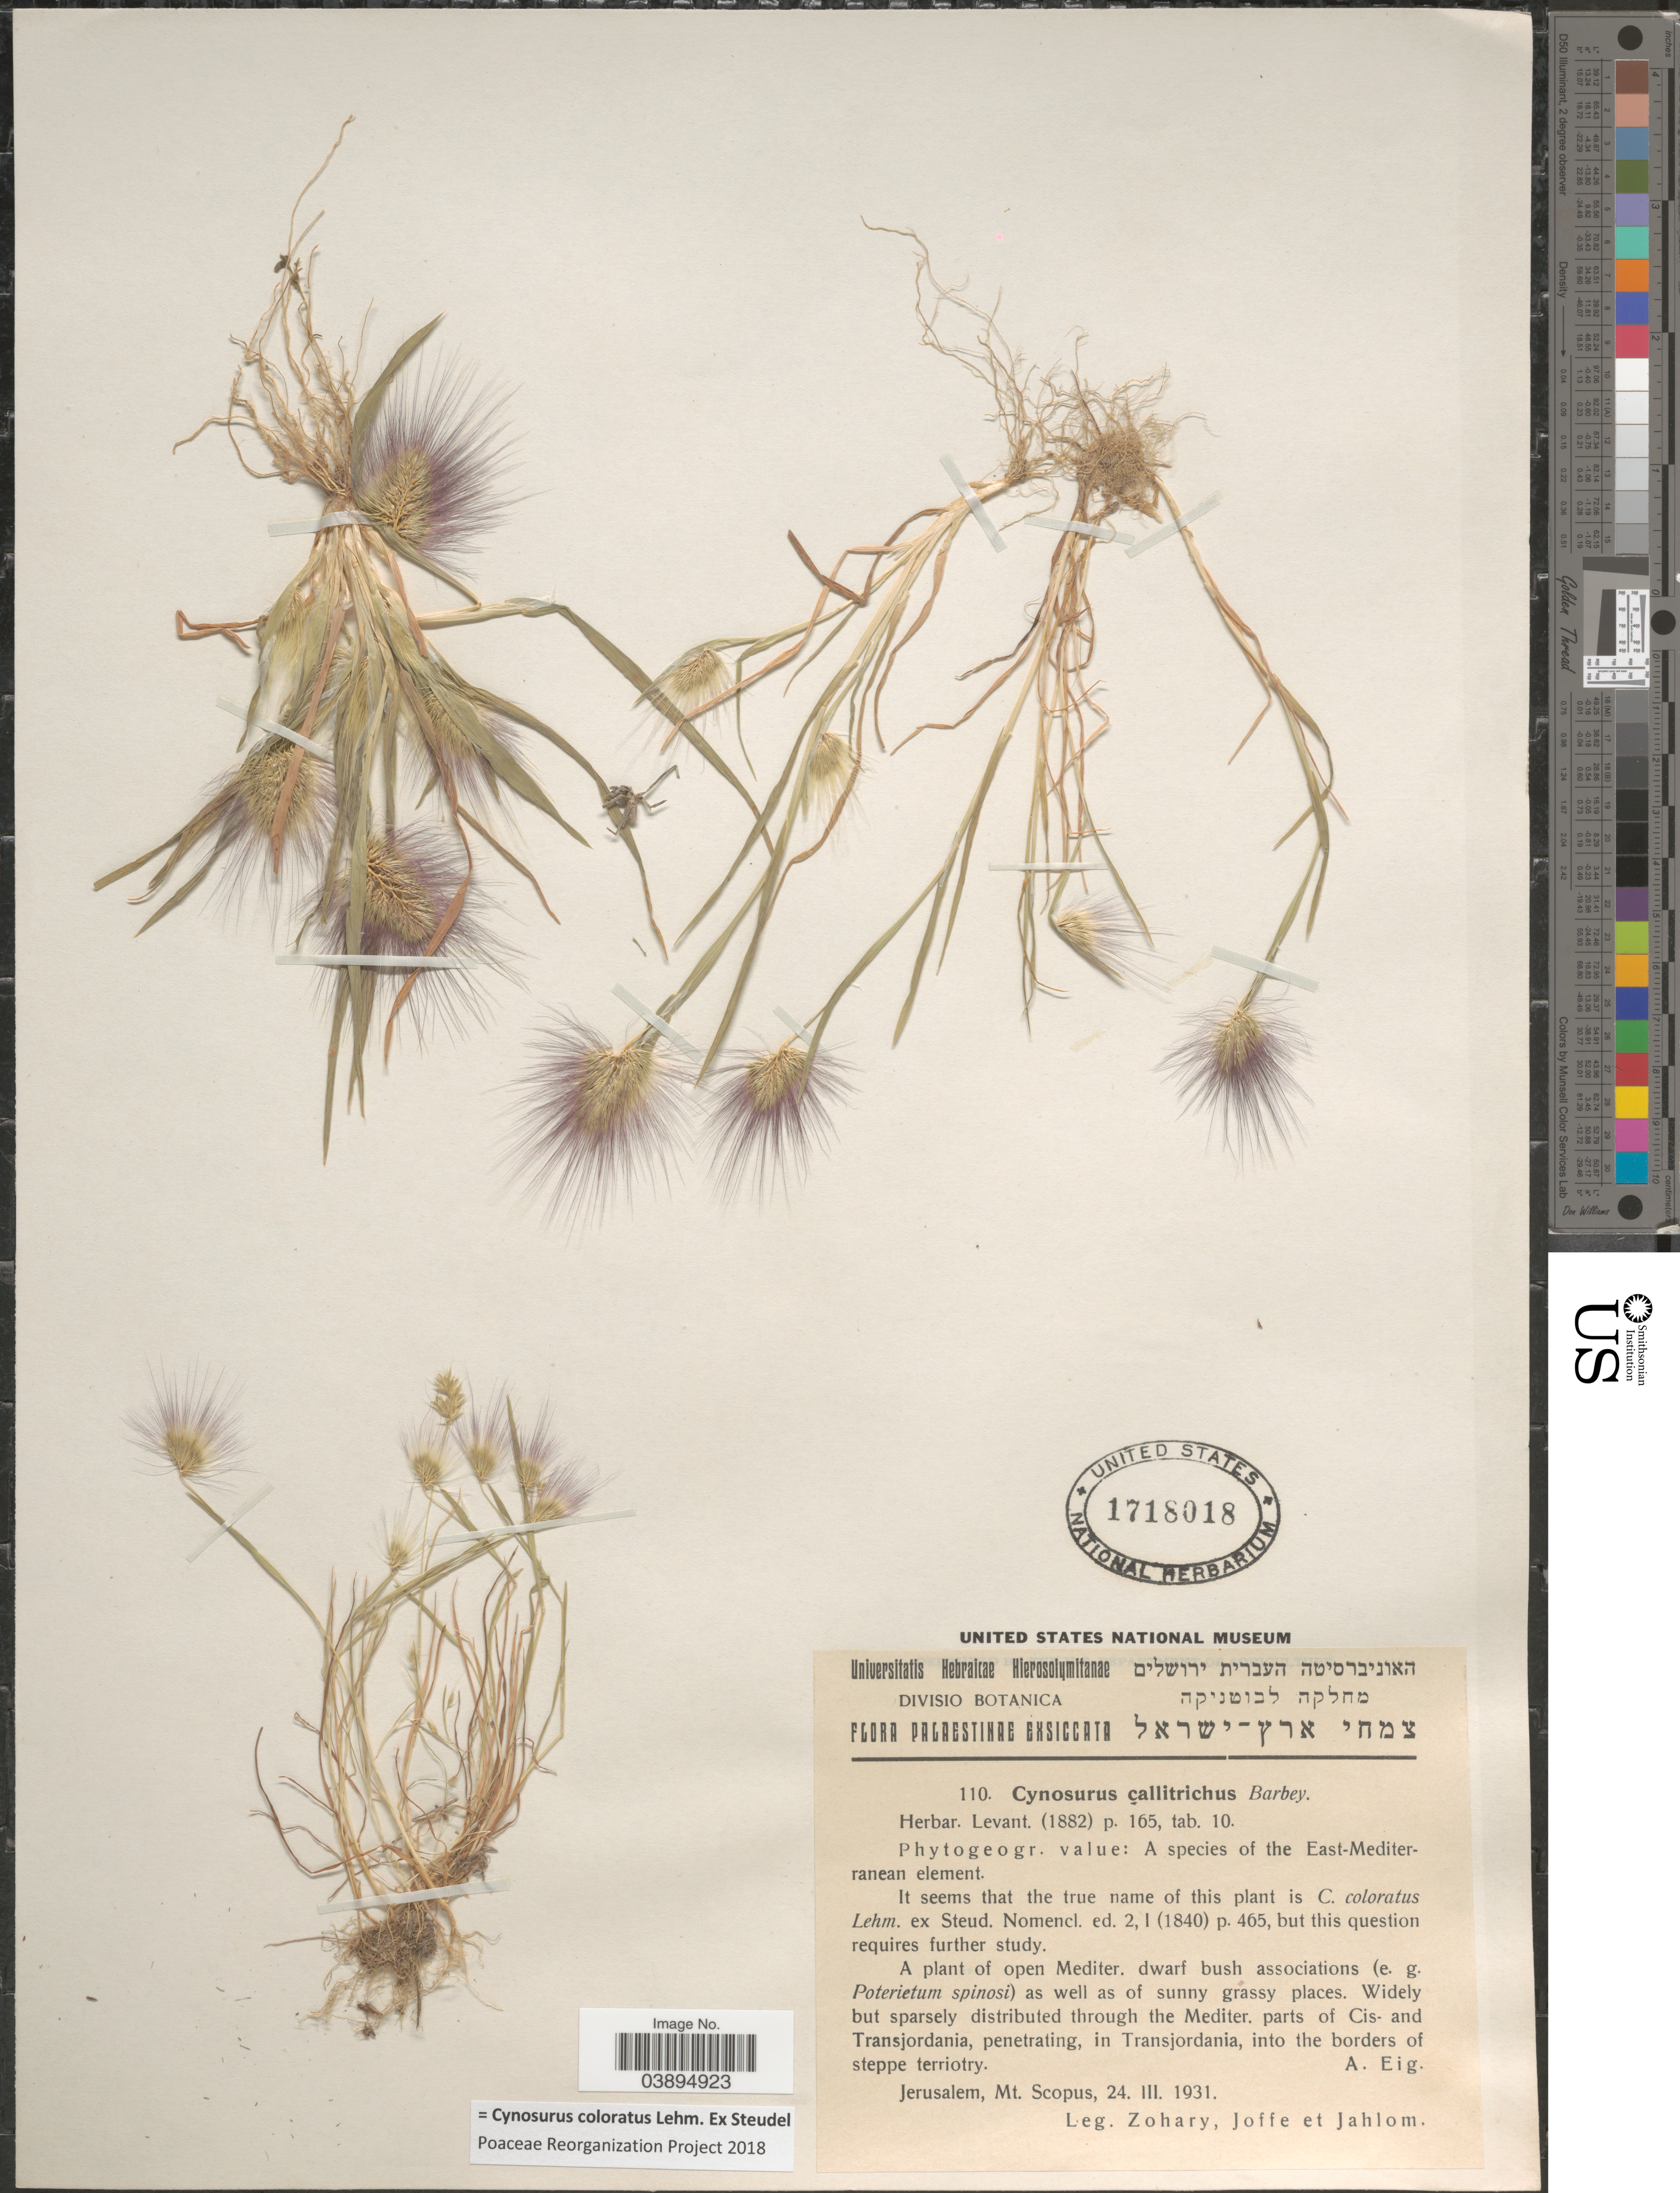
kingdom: Plantae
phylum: Tracheophyta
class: Liliopsida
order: Poales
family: Poaceae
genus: Cynosurus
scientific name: Cynosurus coloratus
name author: Lehm. ex Steudel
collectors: Zohary, Joffe & Jahlom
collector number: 110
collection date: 1931-03-24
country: Israel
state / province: Jerusalem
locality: Palaestinae. Jerusalem, Mt. Scopus.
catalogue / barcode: US 1718018